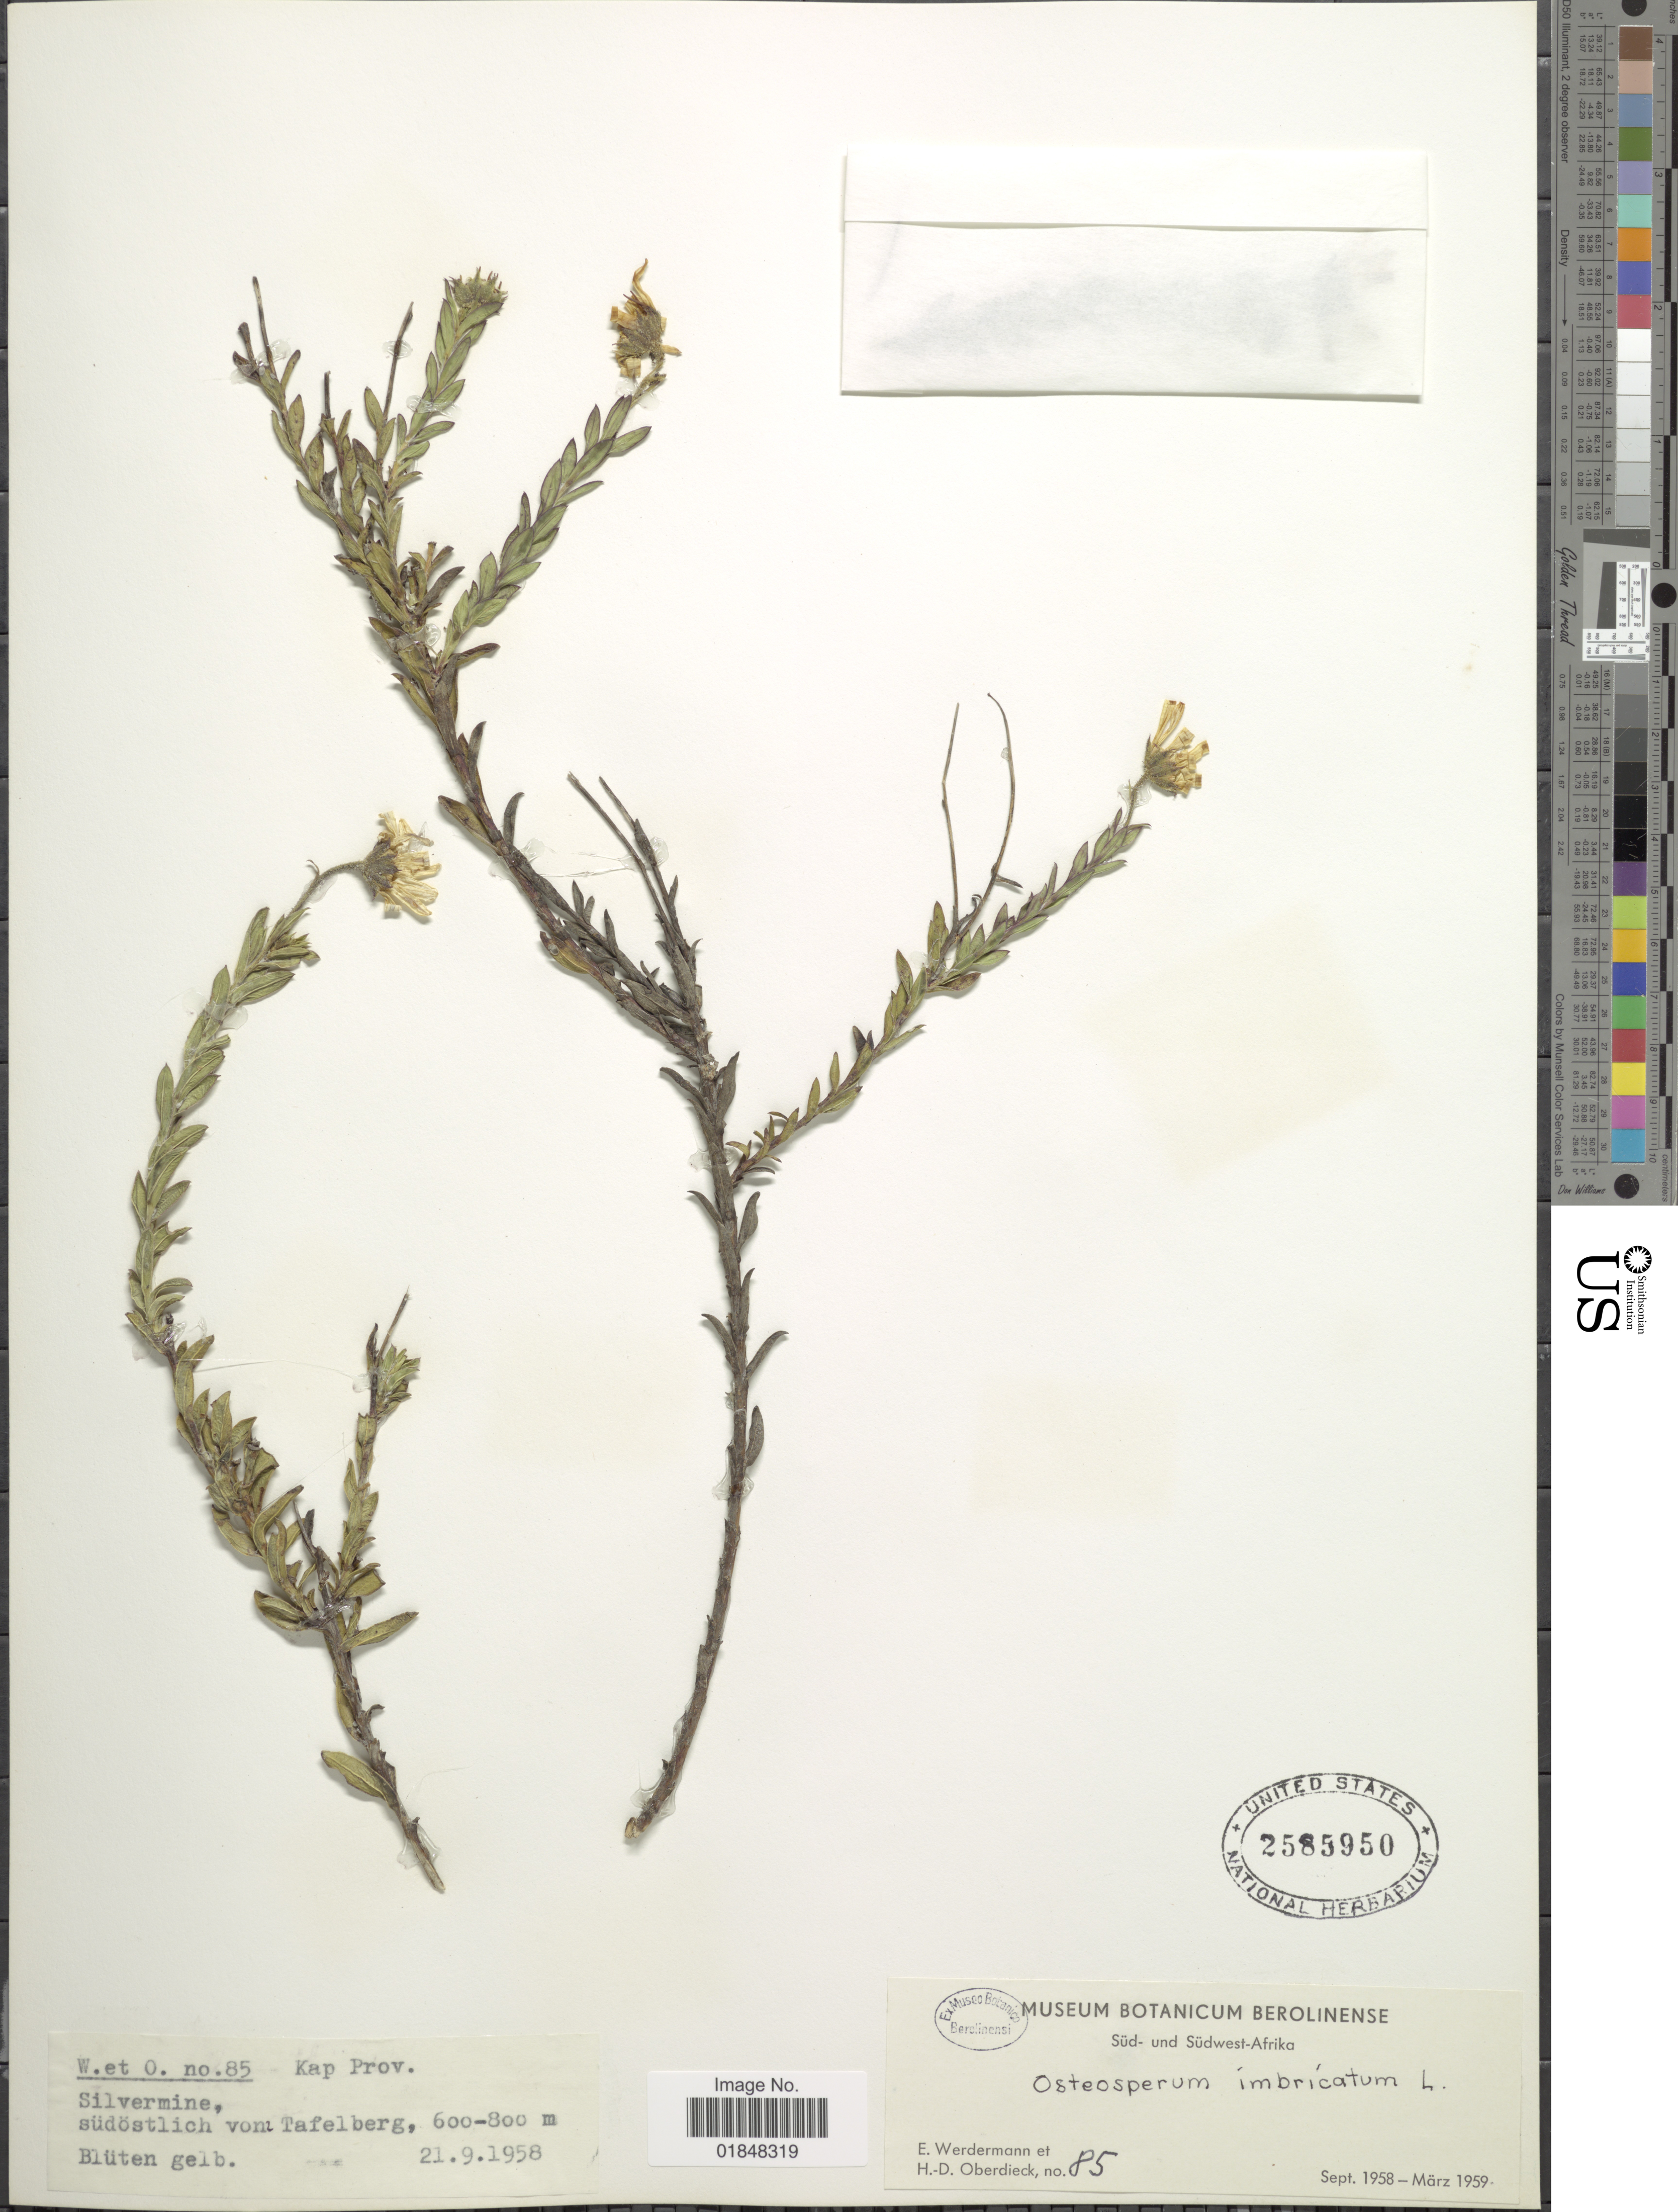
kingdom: Plantae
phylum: Tracheophyta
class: Magnoliopsida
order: Asterales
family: Asteraceae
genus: Osteospermum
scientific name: Osteospermum imbricatum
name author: L.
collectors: E. Werdermann & H. Oberdieck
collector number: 85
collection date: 1958-09-21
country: South Africa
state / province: Western Cape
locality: Silvermine, Sudostlich von Tafelberg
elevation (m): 600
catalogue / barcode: US 2585950